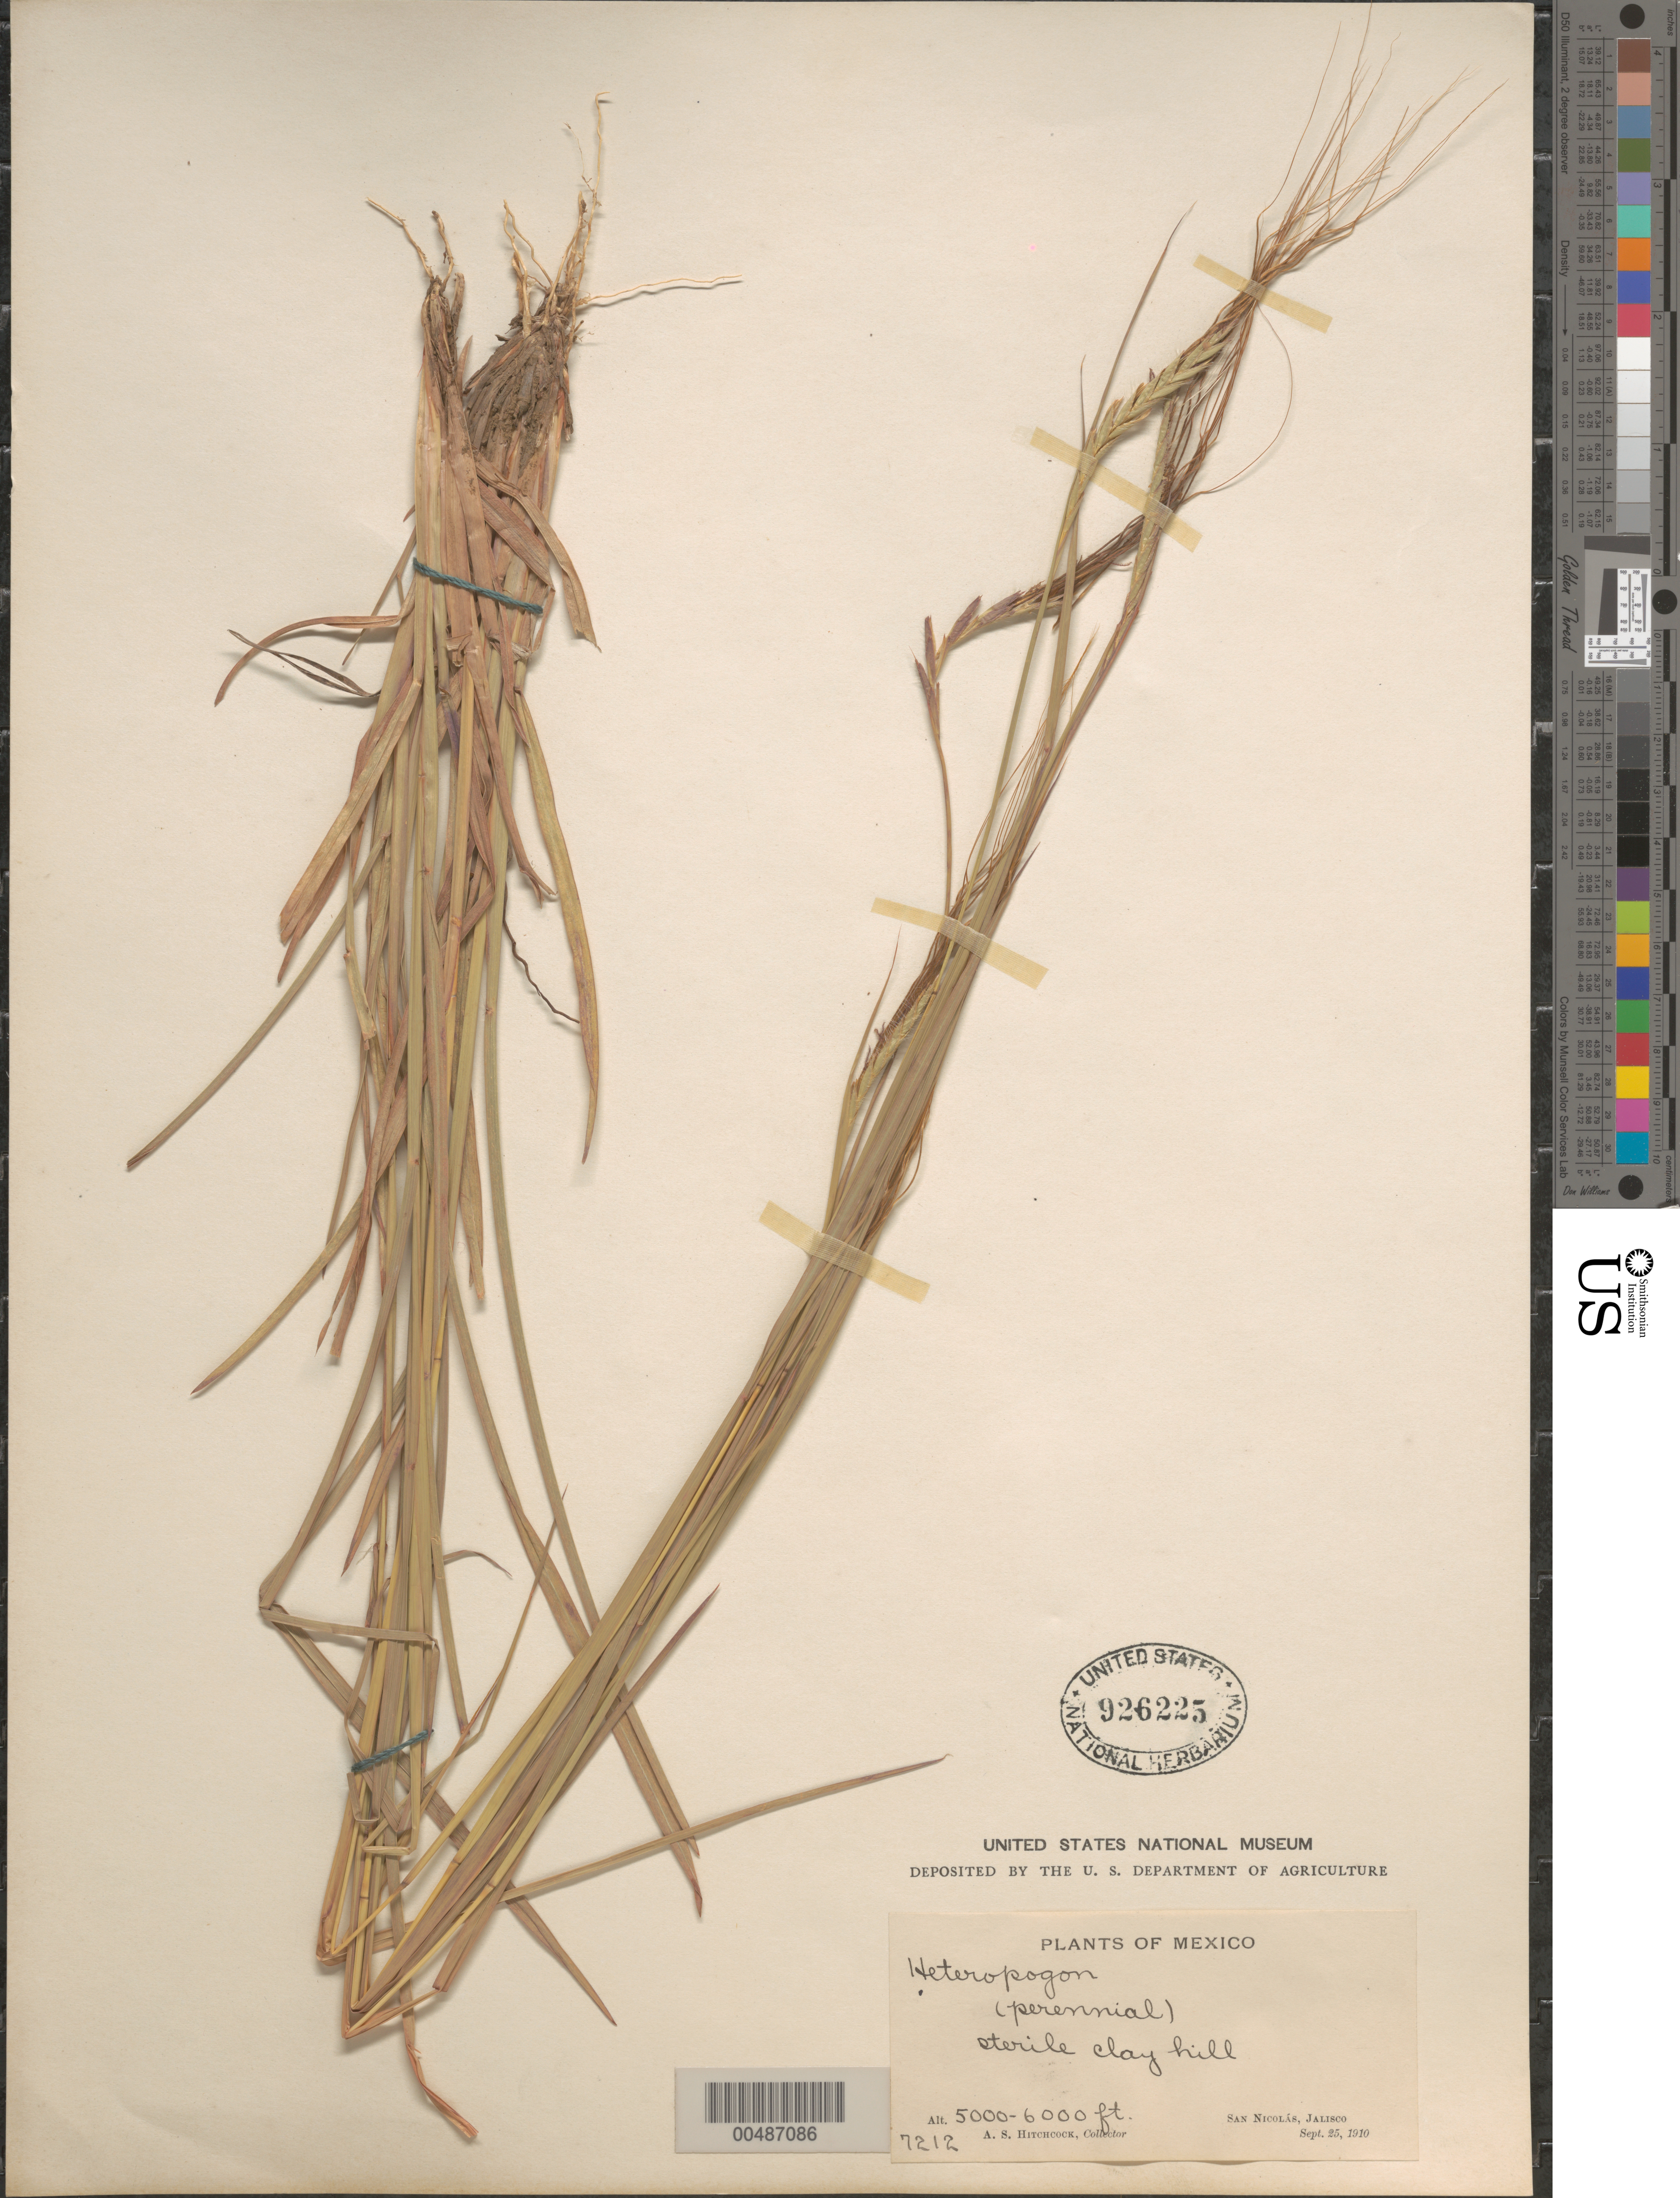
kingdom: Plantae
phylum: Tracheophyta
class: Liliopsida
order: Poales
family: Poaceae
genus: Heteropogon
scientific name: Heteropogon contortus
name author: (L.) P. Beauv. ex Roem. & Schult.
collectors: A. S. Hitchcock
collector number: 7212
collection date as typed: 25 Sep 1910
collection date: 1910-09-25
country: Mexico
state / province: Jalisco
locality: San Nicolás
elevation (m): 1524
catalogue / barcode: US 926225